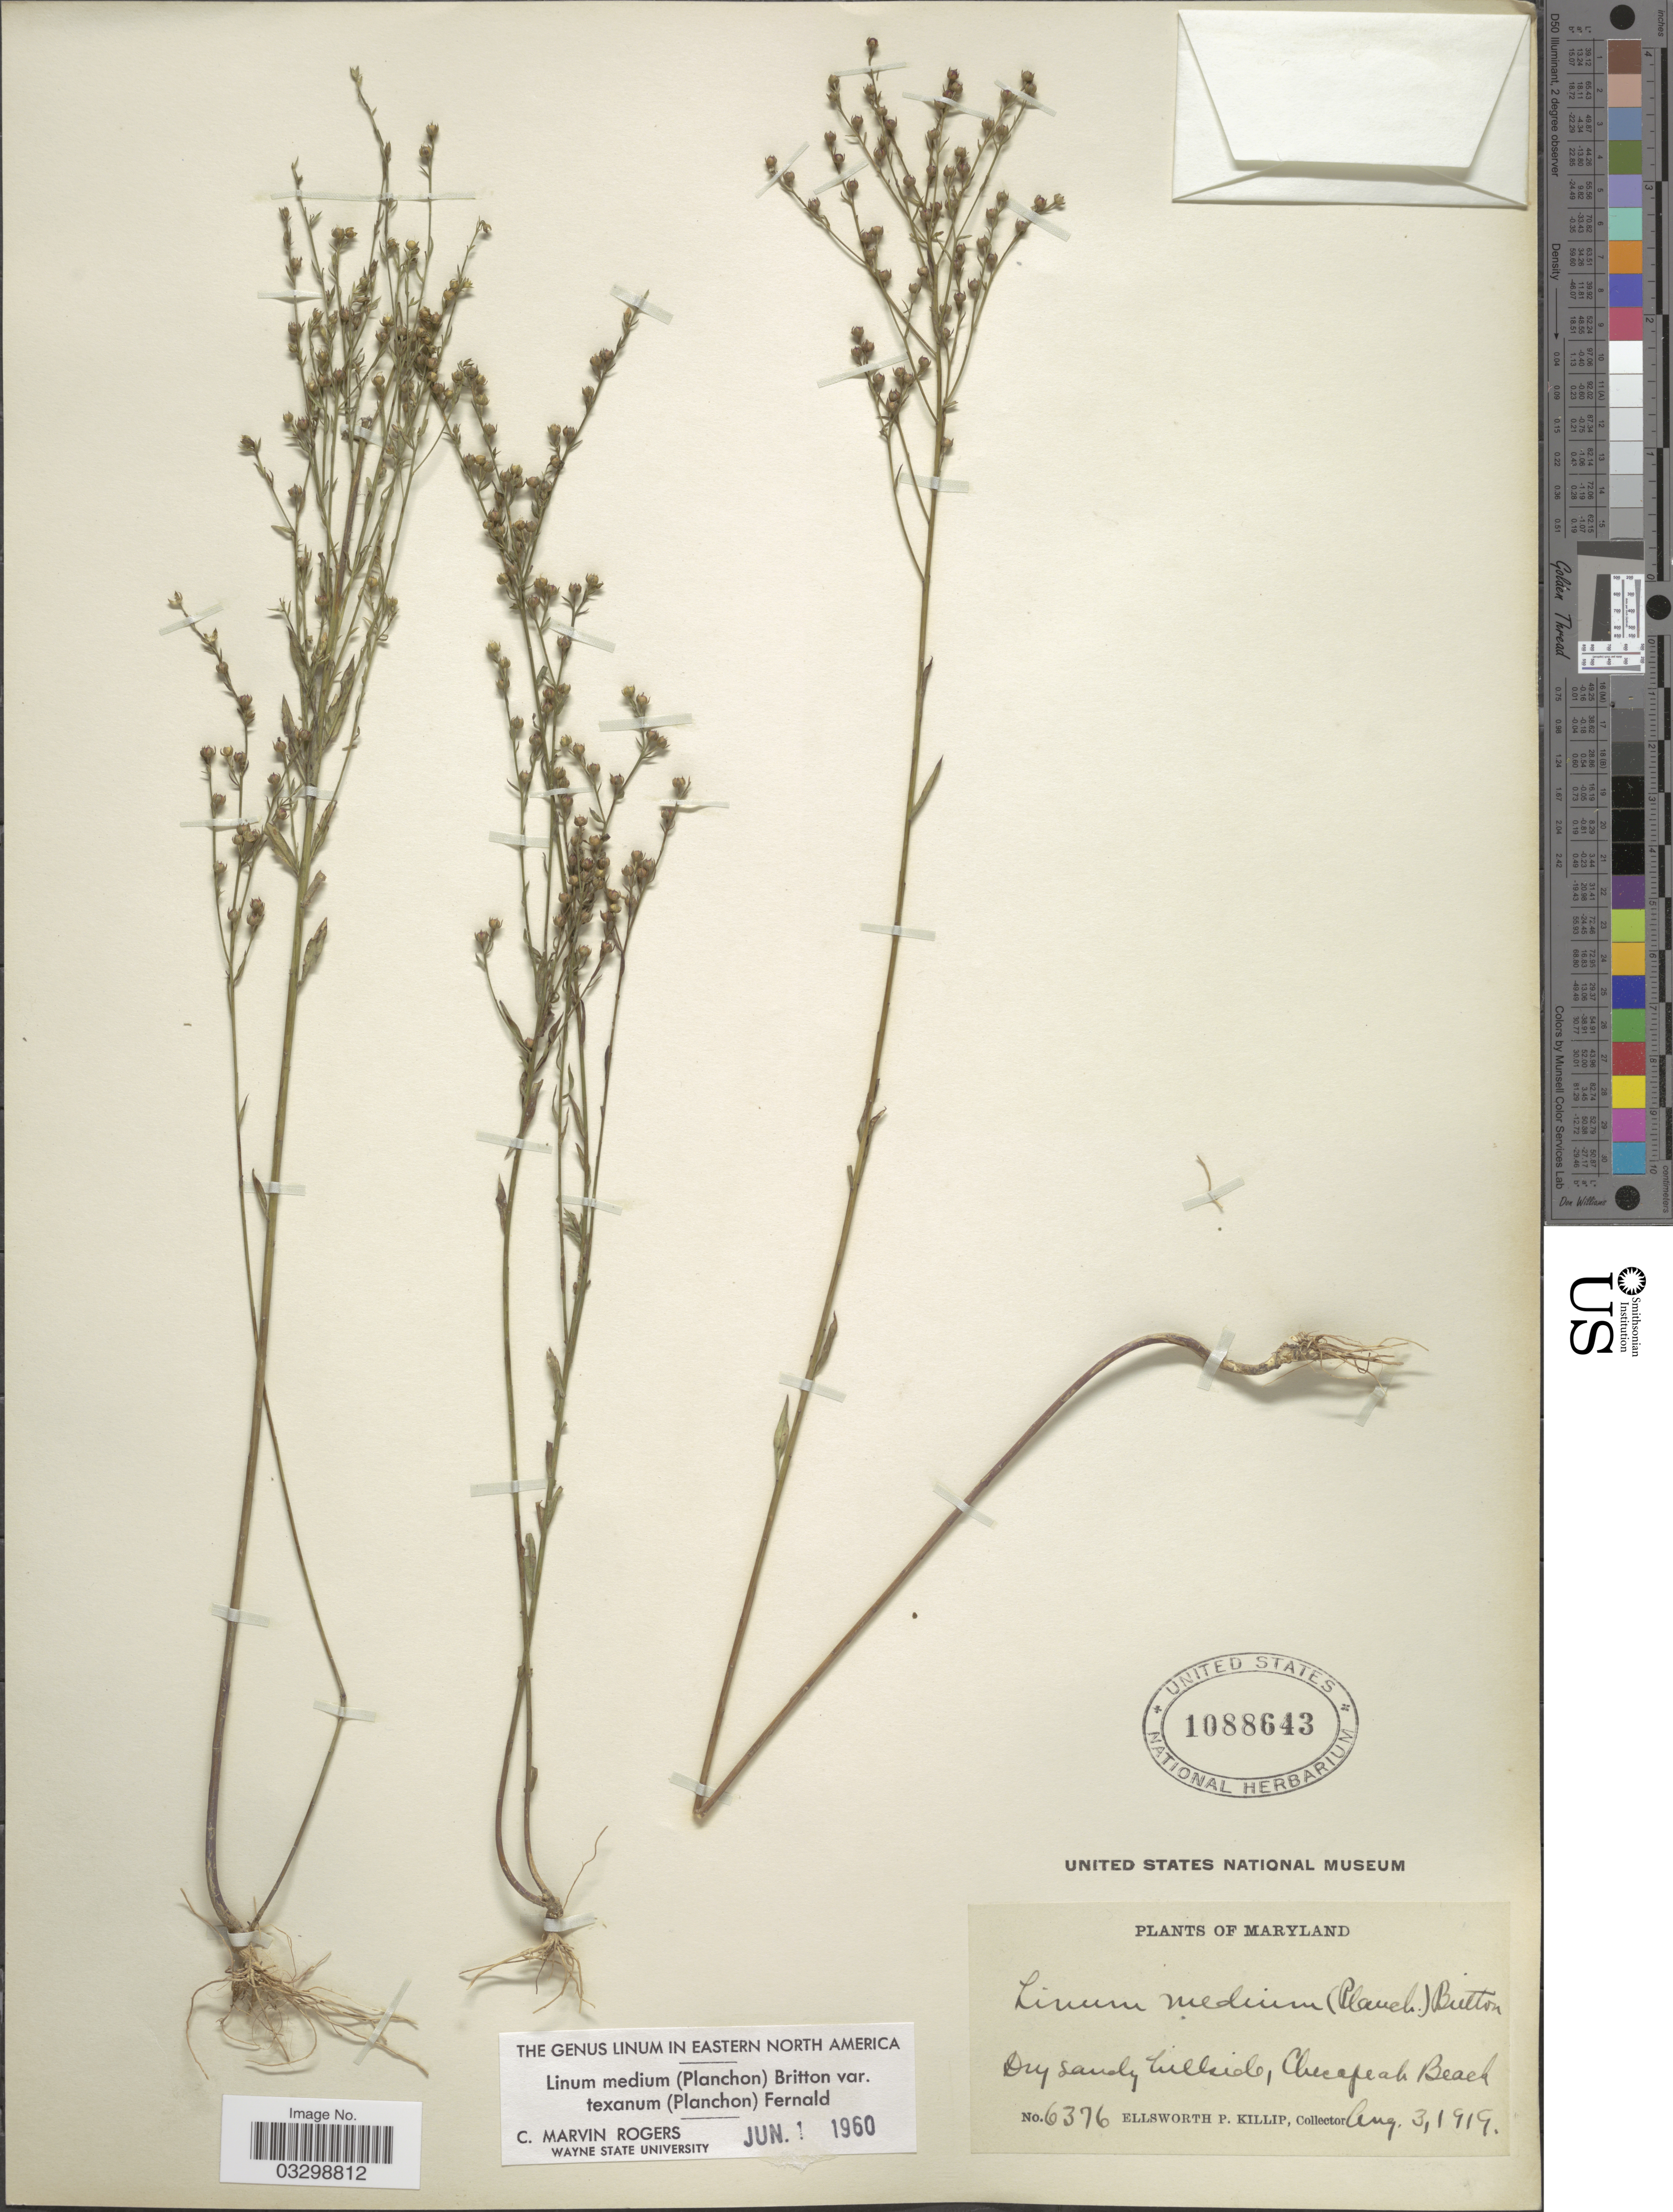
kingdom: Plantae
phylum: Tracheophyta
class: Magnoliopsida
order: Malpighiales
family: Linaceae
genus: Linum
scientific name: Linum medium var. texanum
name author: (Planch.) Fernald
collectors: E. P. Killip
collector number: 6376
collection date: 1919-08-03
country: United States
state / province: Maryland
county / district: Calvert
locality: Dry sandy hillside, Checapeak Beach.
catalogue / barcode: US 1088643